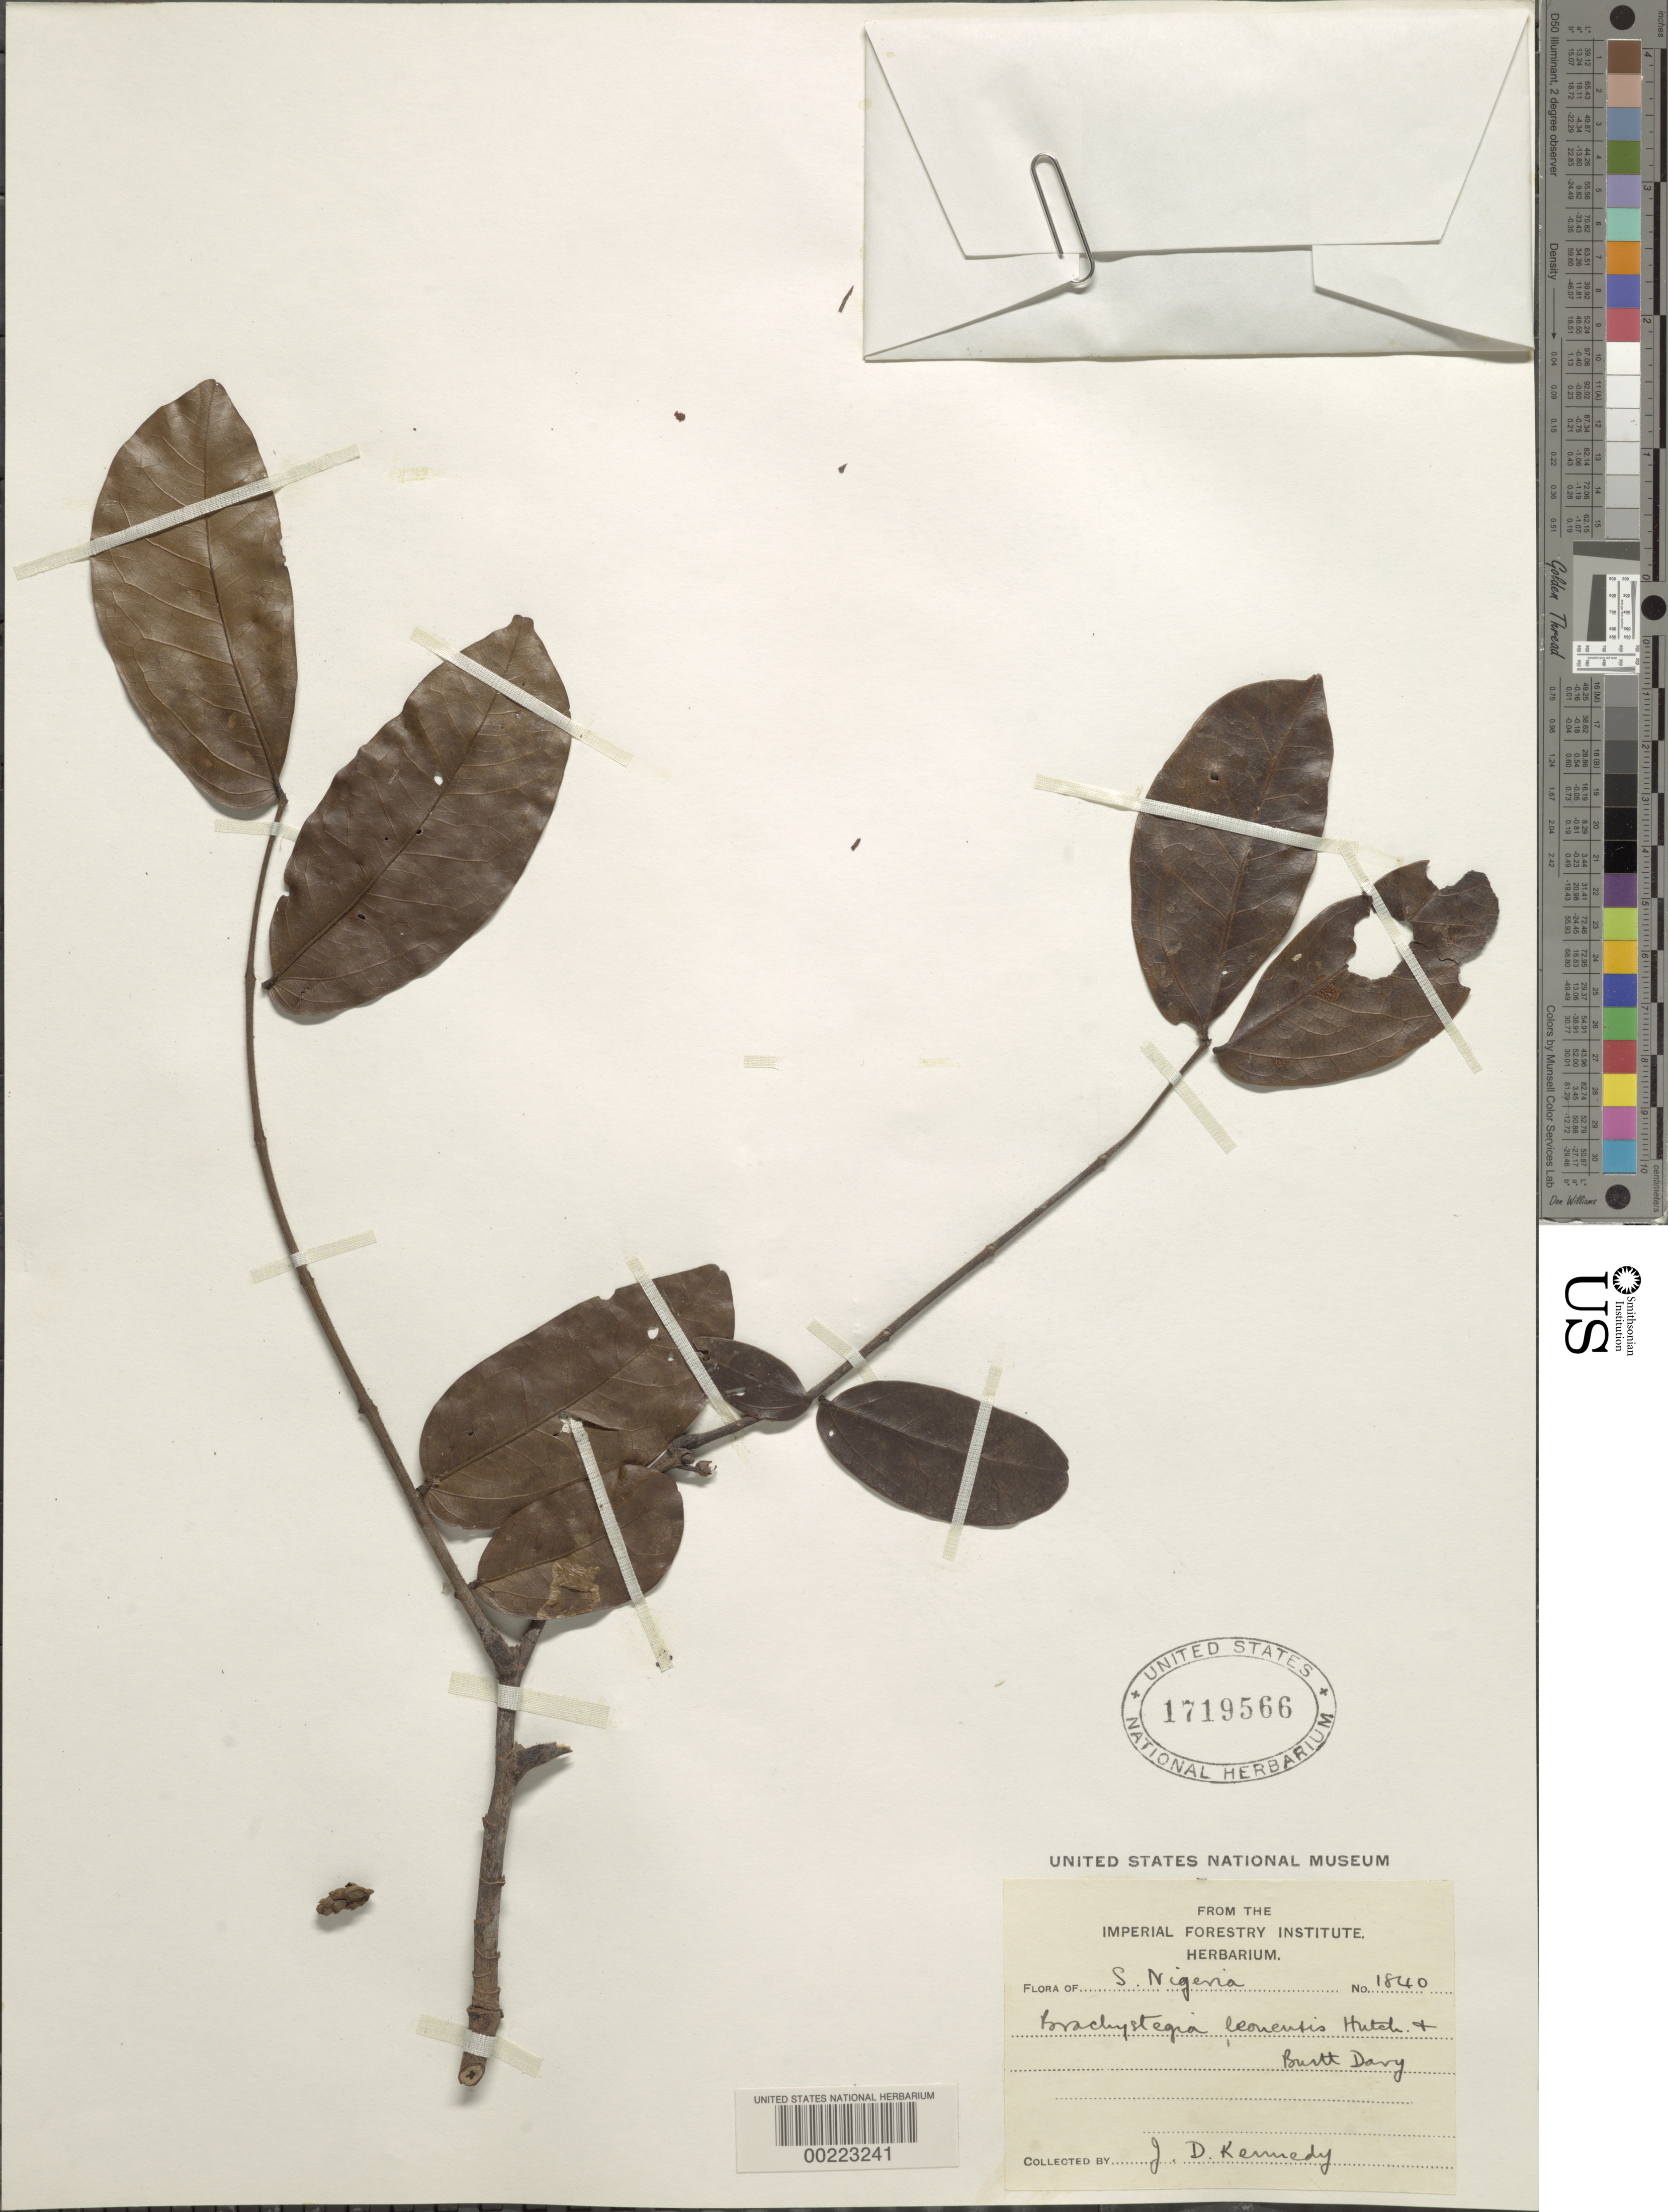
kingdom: Plantae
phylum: Tracheophyta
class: Magnoliopsida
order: Fabales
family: Fabaceae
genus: Brachystegia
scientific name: Brachystegia leonensis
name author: Hutch. & Burtt Davy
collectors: J. D. Kennedy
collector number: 1840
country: Nigeria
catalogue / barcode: US 1719566